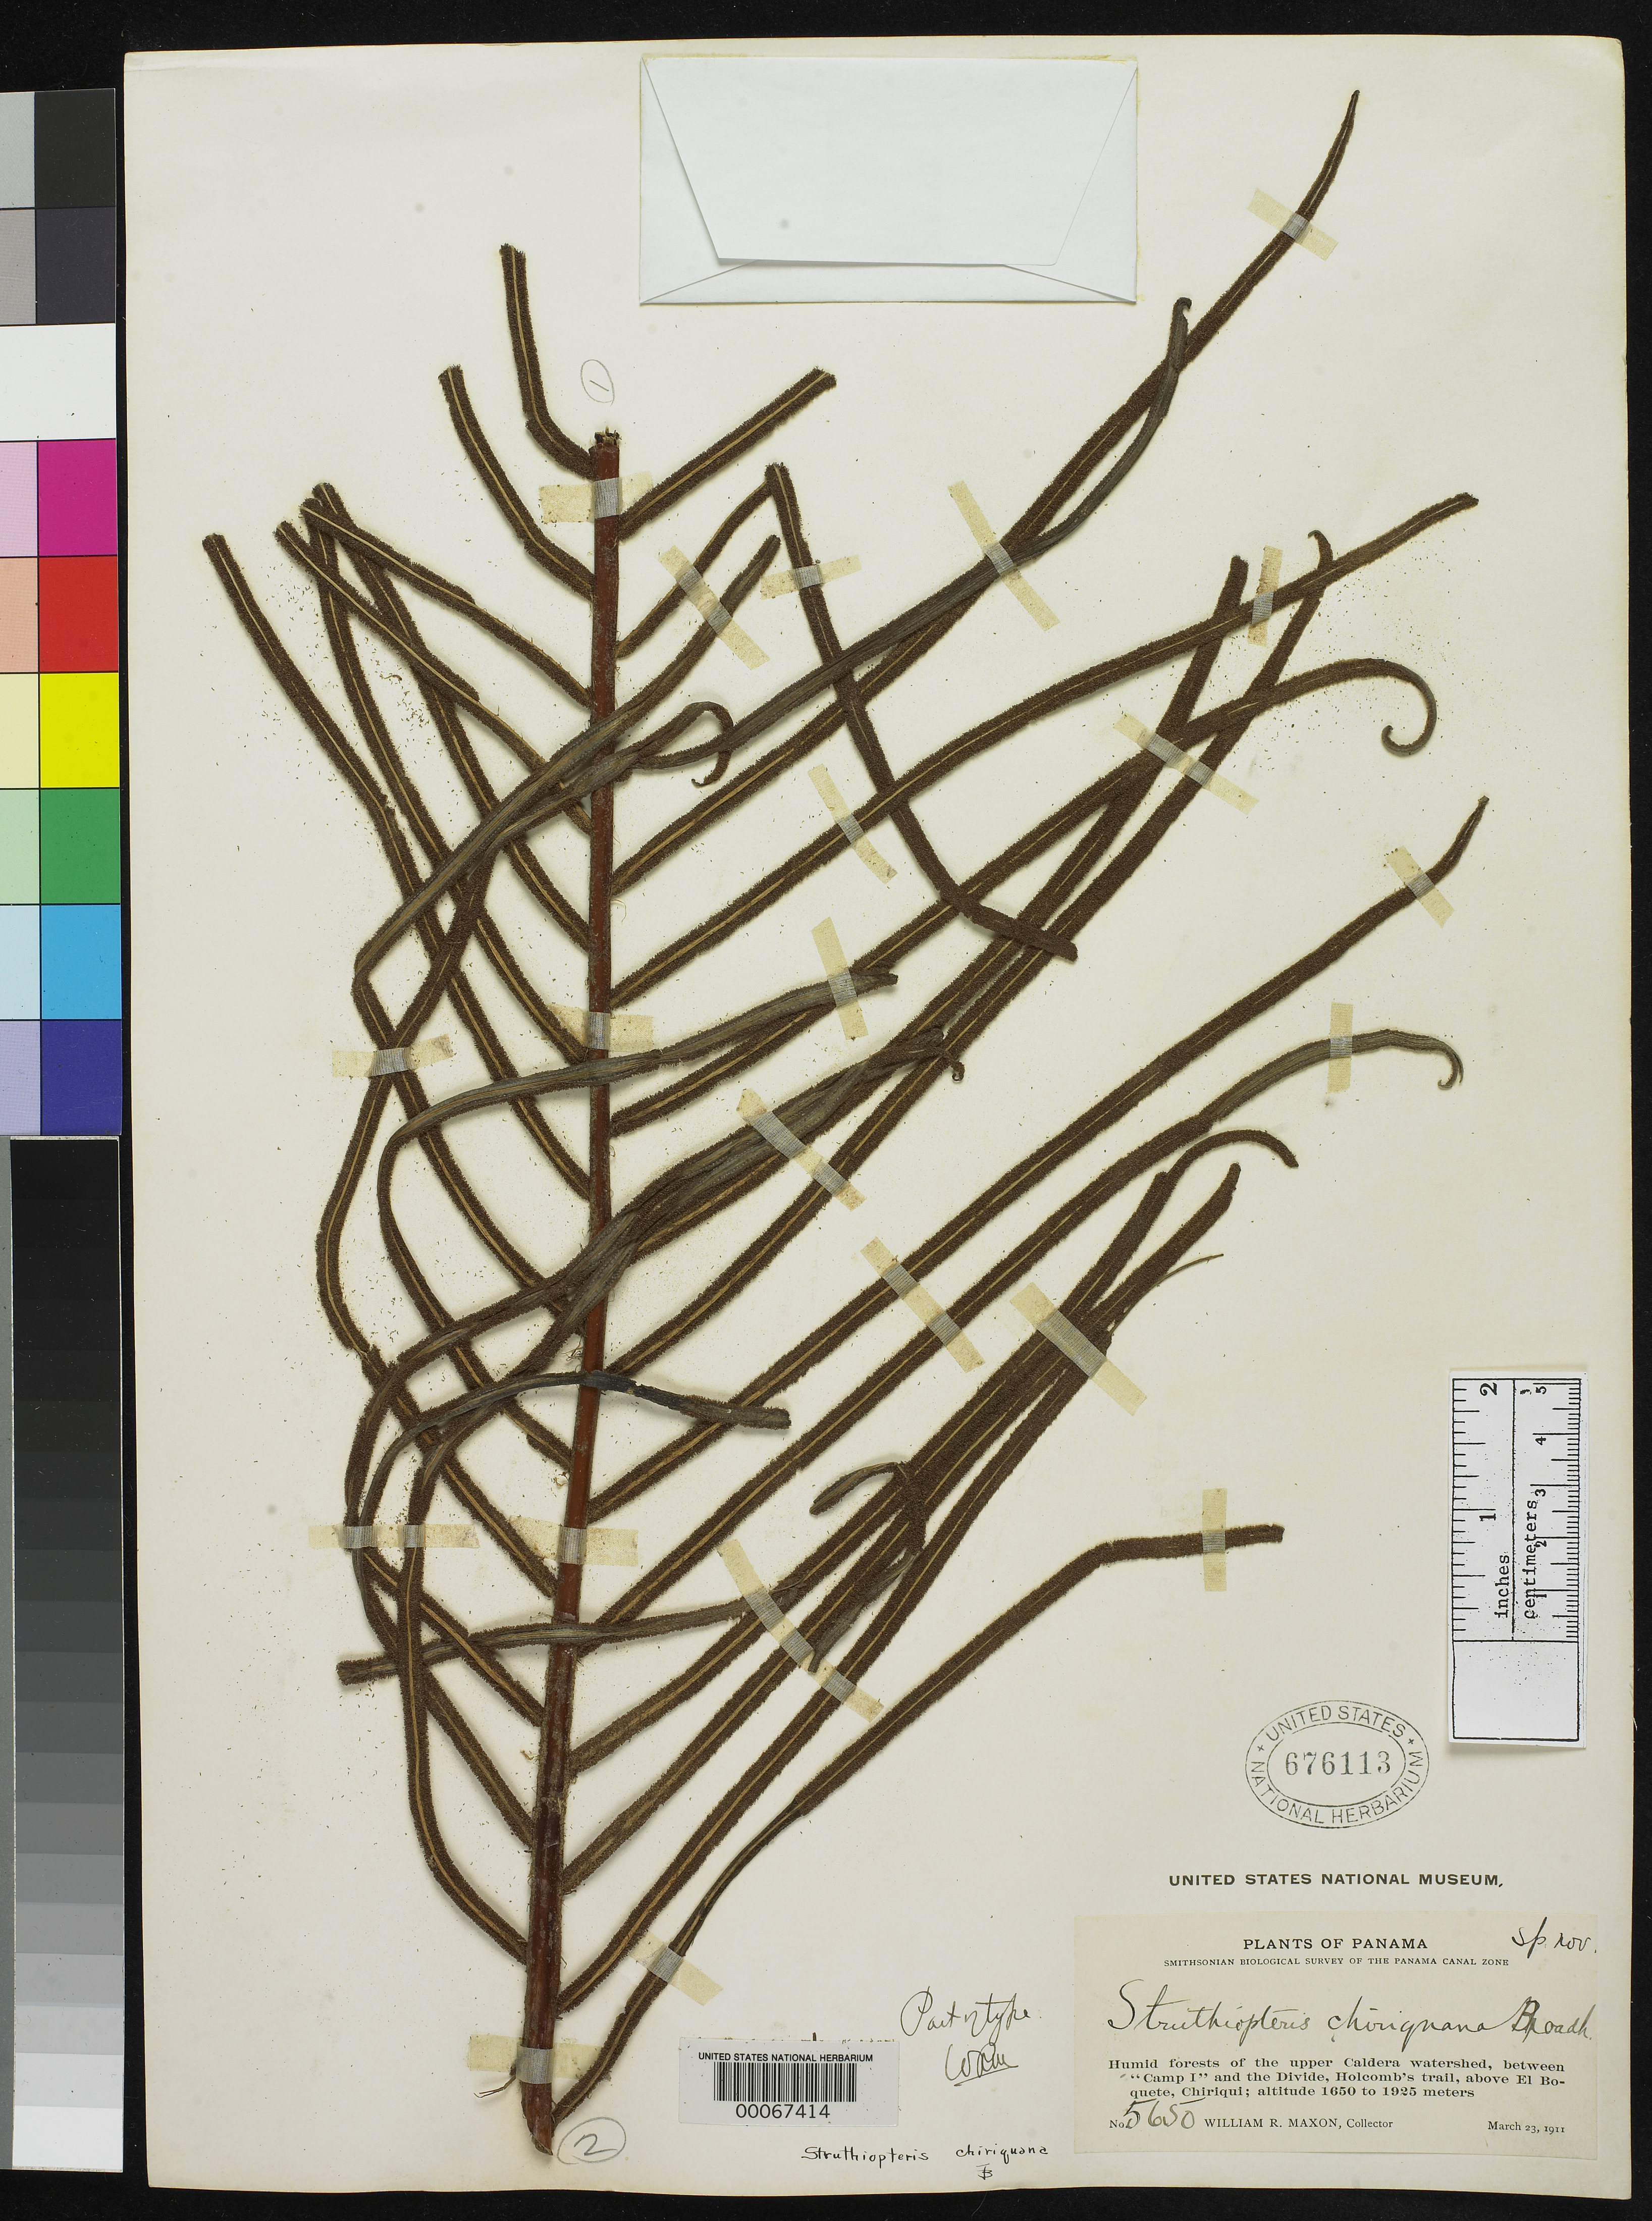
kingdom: Plantae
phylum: Tracheophyta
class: Polypodiopsida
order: Polypodiales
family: Blechnaceae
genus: Struthiopteris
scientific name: Struthiopteris chiriquana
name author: Broadh.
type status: Holotype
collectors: W. R. Maxon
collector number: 5650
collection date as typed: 23 Mar 1911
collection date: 1911-03-23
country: Panama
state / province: Chiriquí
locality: Upper Caldera River, between Camp 1 and divide, Holcomb's Trail, above El Boquete.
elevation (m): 1650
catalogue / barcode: US 676113